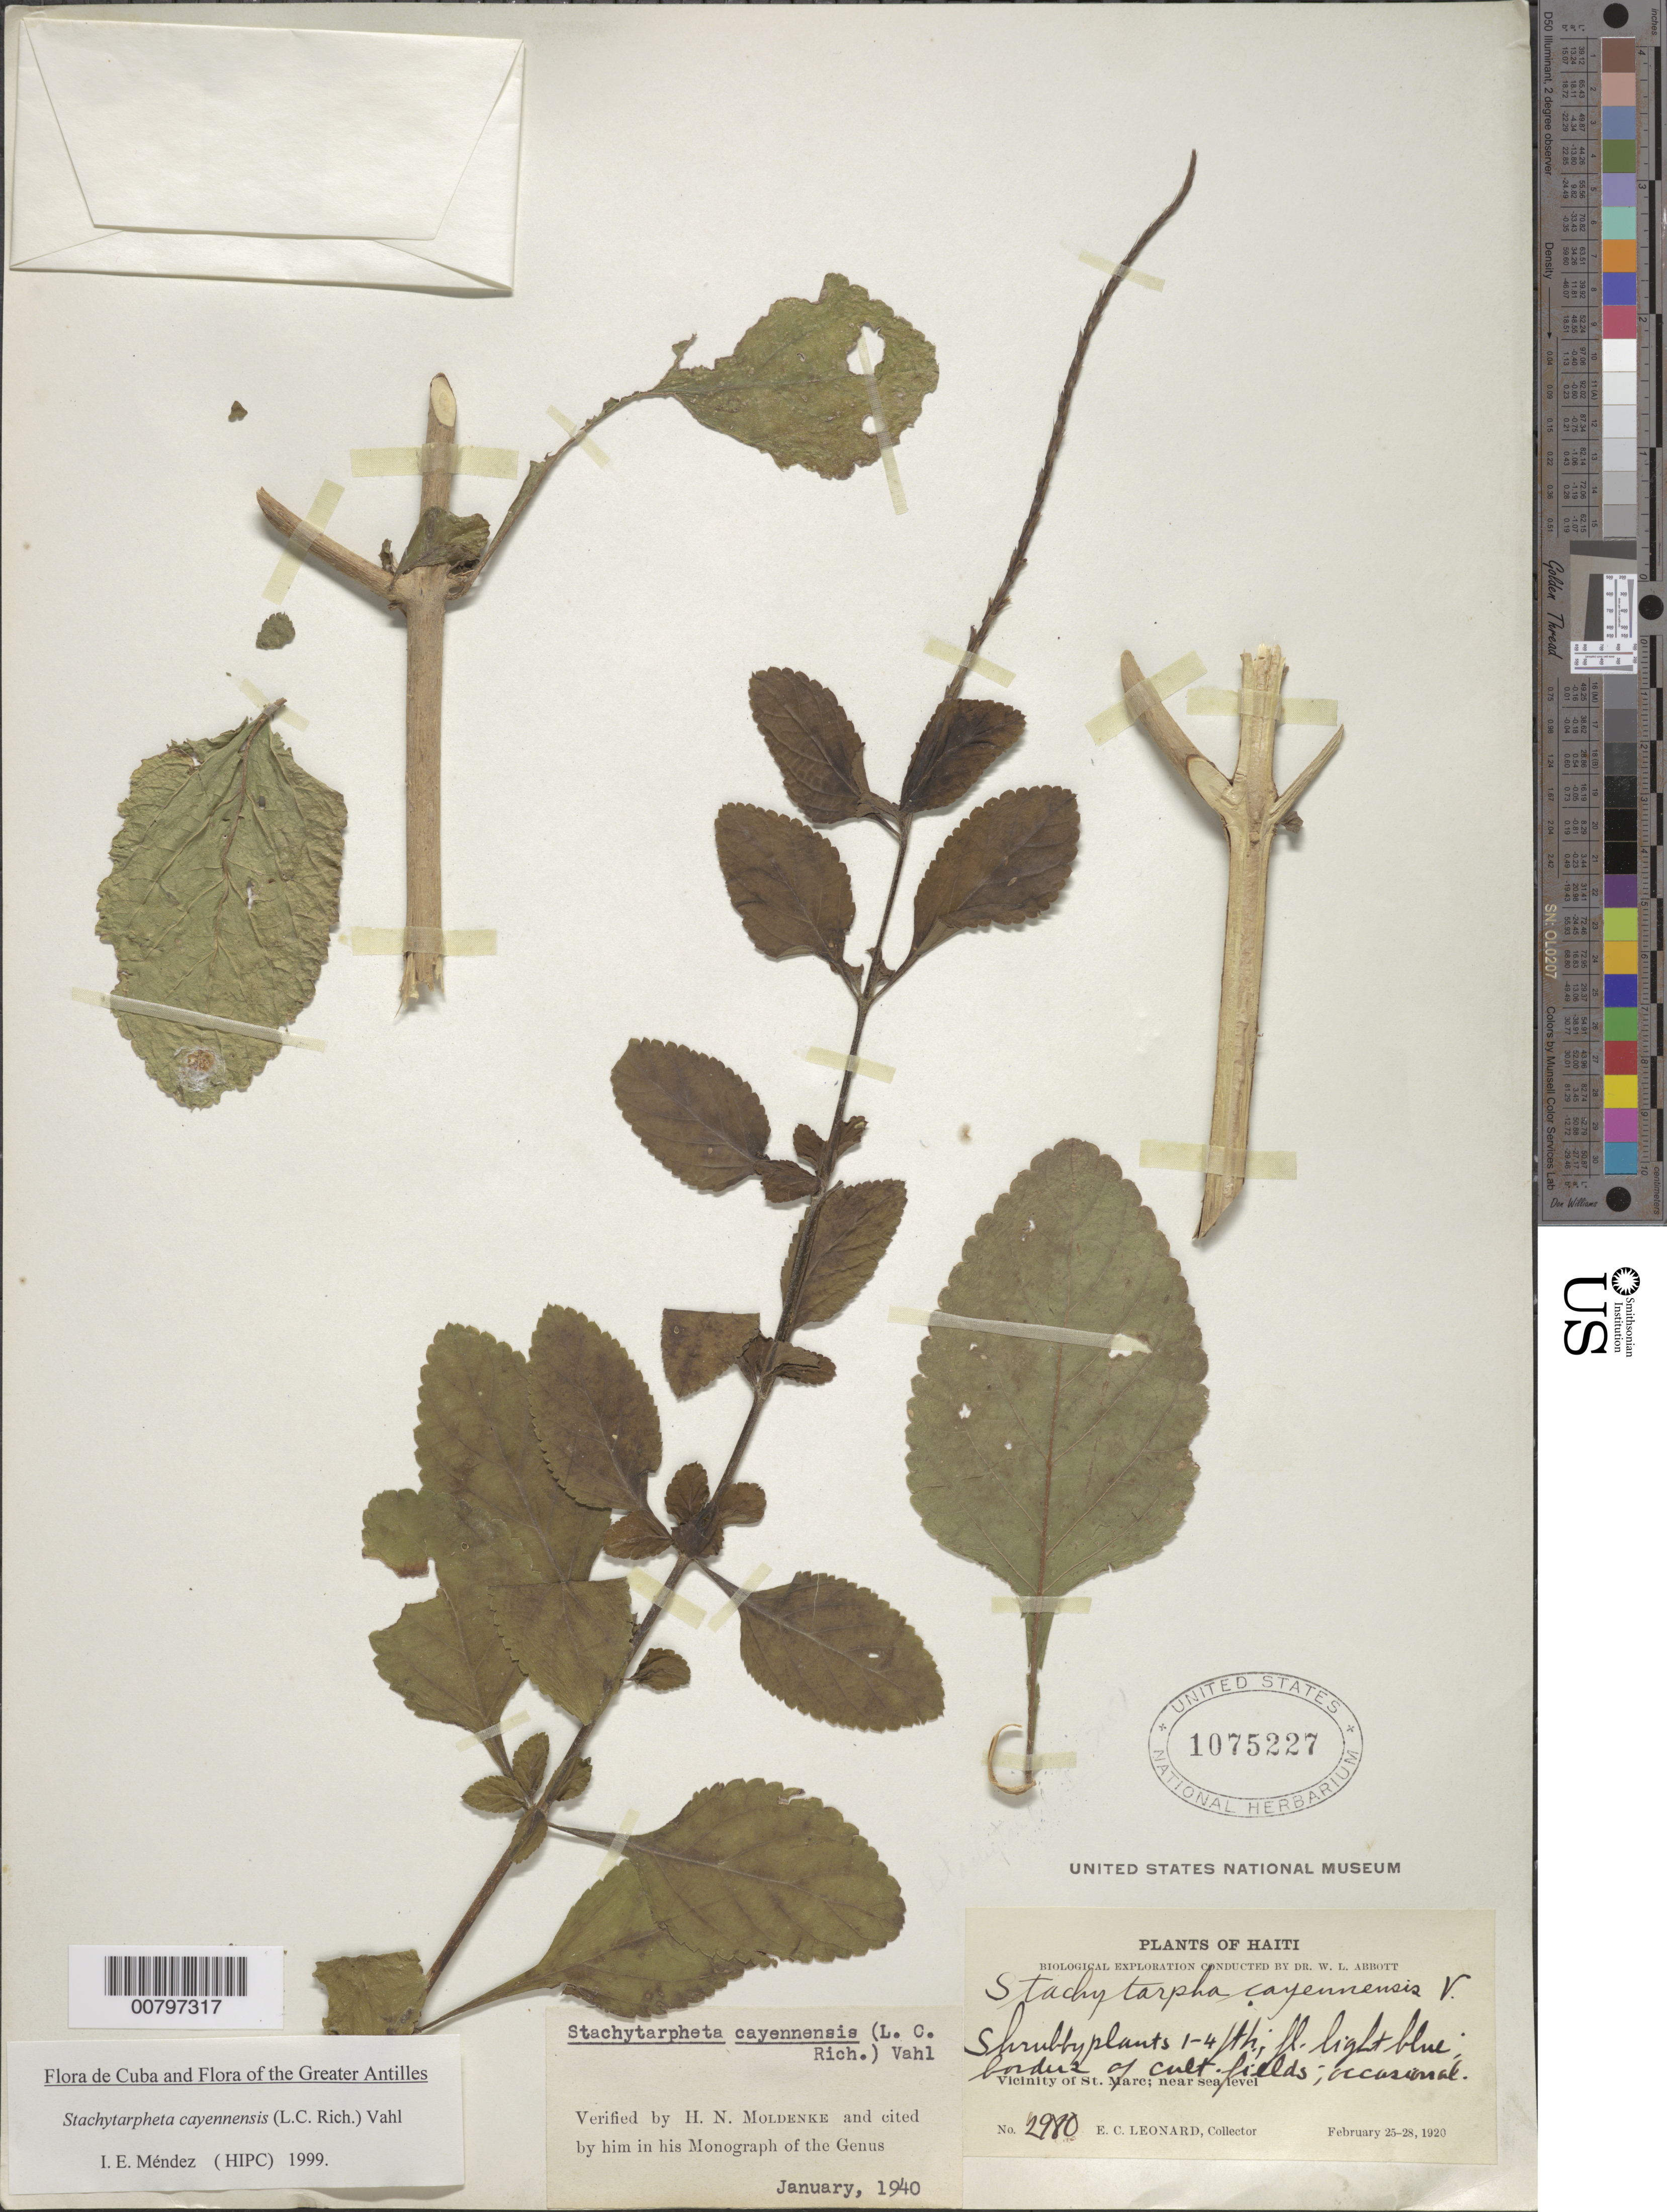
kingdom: Plantae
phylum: Tracheophyta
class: Magnoliopsida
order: Lamiales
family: Verbenaceae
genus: Stachytarpheta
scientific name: Stachytarpheta cayennensis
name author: (Rich.) Vahl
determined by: Méndez, Isidro E., (HIPC)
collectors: E. C. Leonard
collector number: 2980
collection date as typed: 25 Feb 1920 to 28 Feb 1920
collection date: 1920-02-25/1920-02-28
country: Haiti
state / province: Artibonite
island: Hispaniola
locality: Vicinity of St. Marc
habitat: Borders of cultivated fields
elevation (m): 0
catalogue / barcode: US 1075227